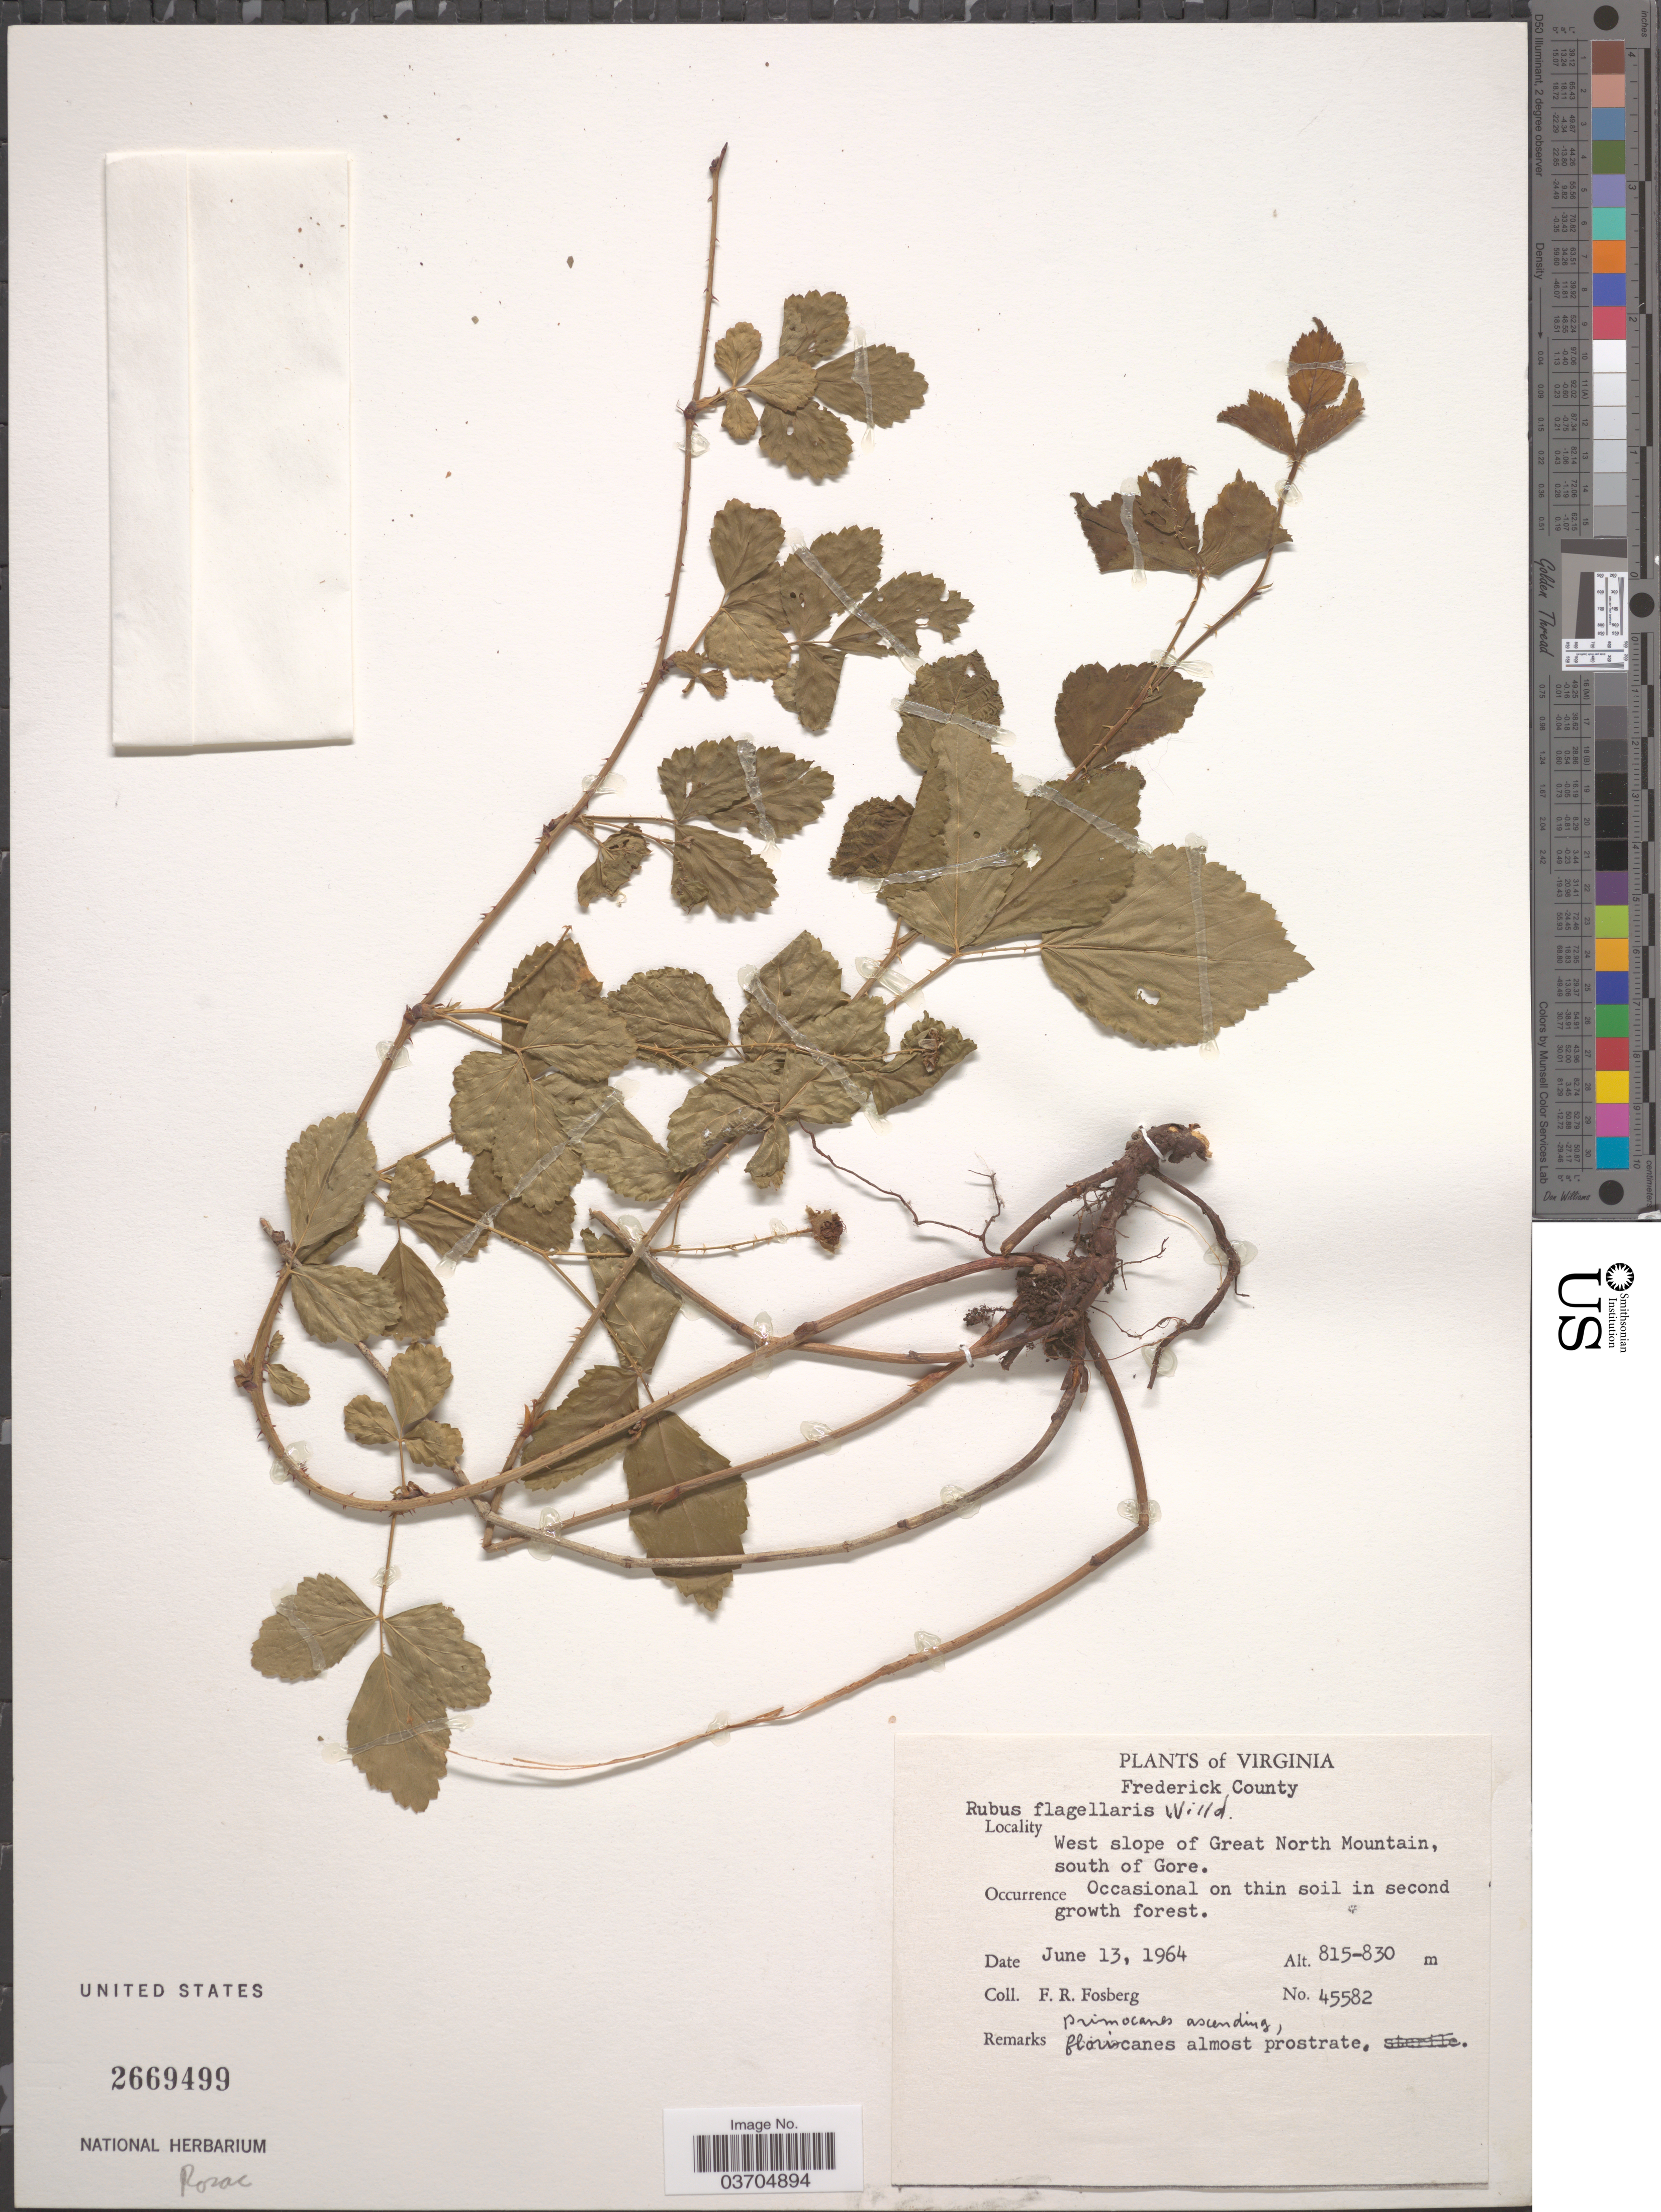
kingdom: Plantae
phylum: Tracheophyta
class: Magnoliopsida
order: Rosales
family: Rosaceae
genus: Rubus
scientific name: Rubus flagellaris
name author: Willd.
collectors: F. R. Fosberg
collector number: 45582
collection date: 1964-06-13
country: United States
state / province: Virginia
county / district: Frederick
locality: Frederick County. West slope of Great North Mountain, south of Gore.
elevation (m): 815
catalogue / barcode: US 2669499